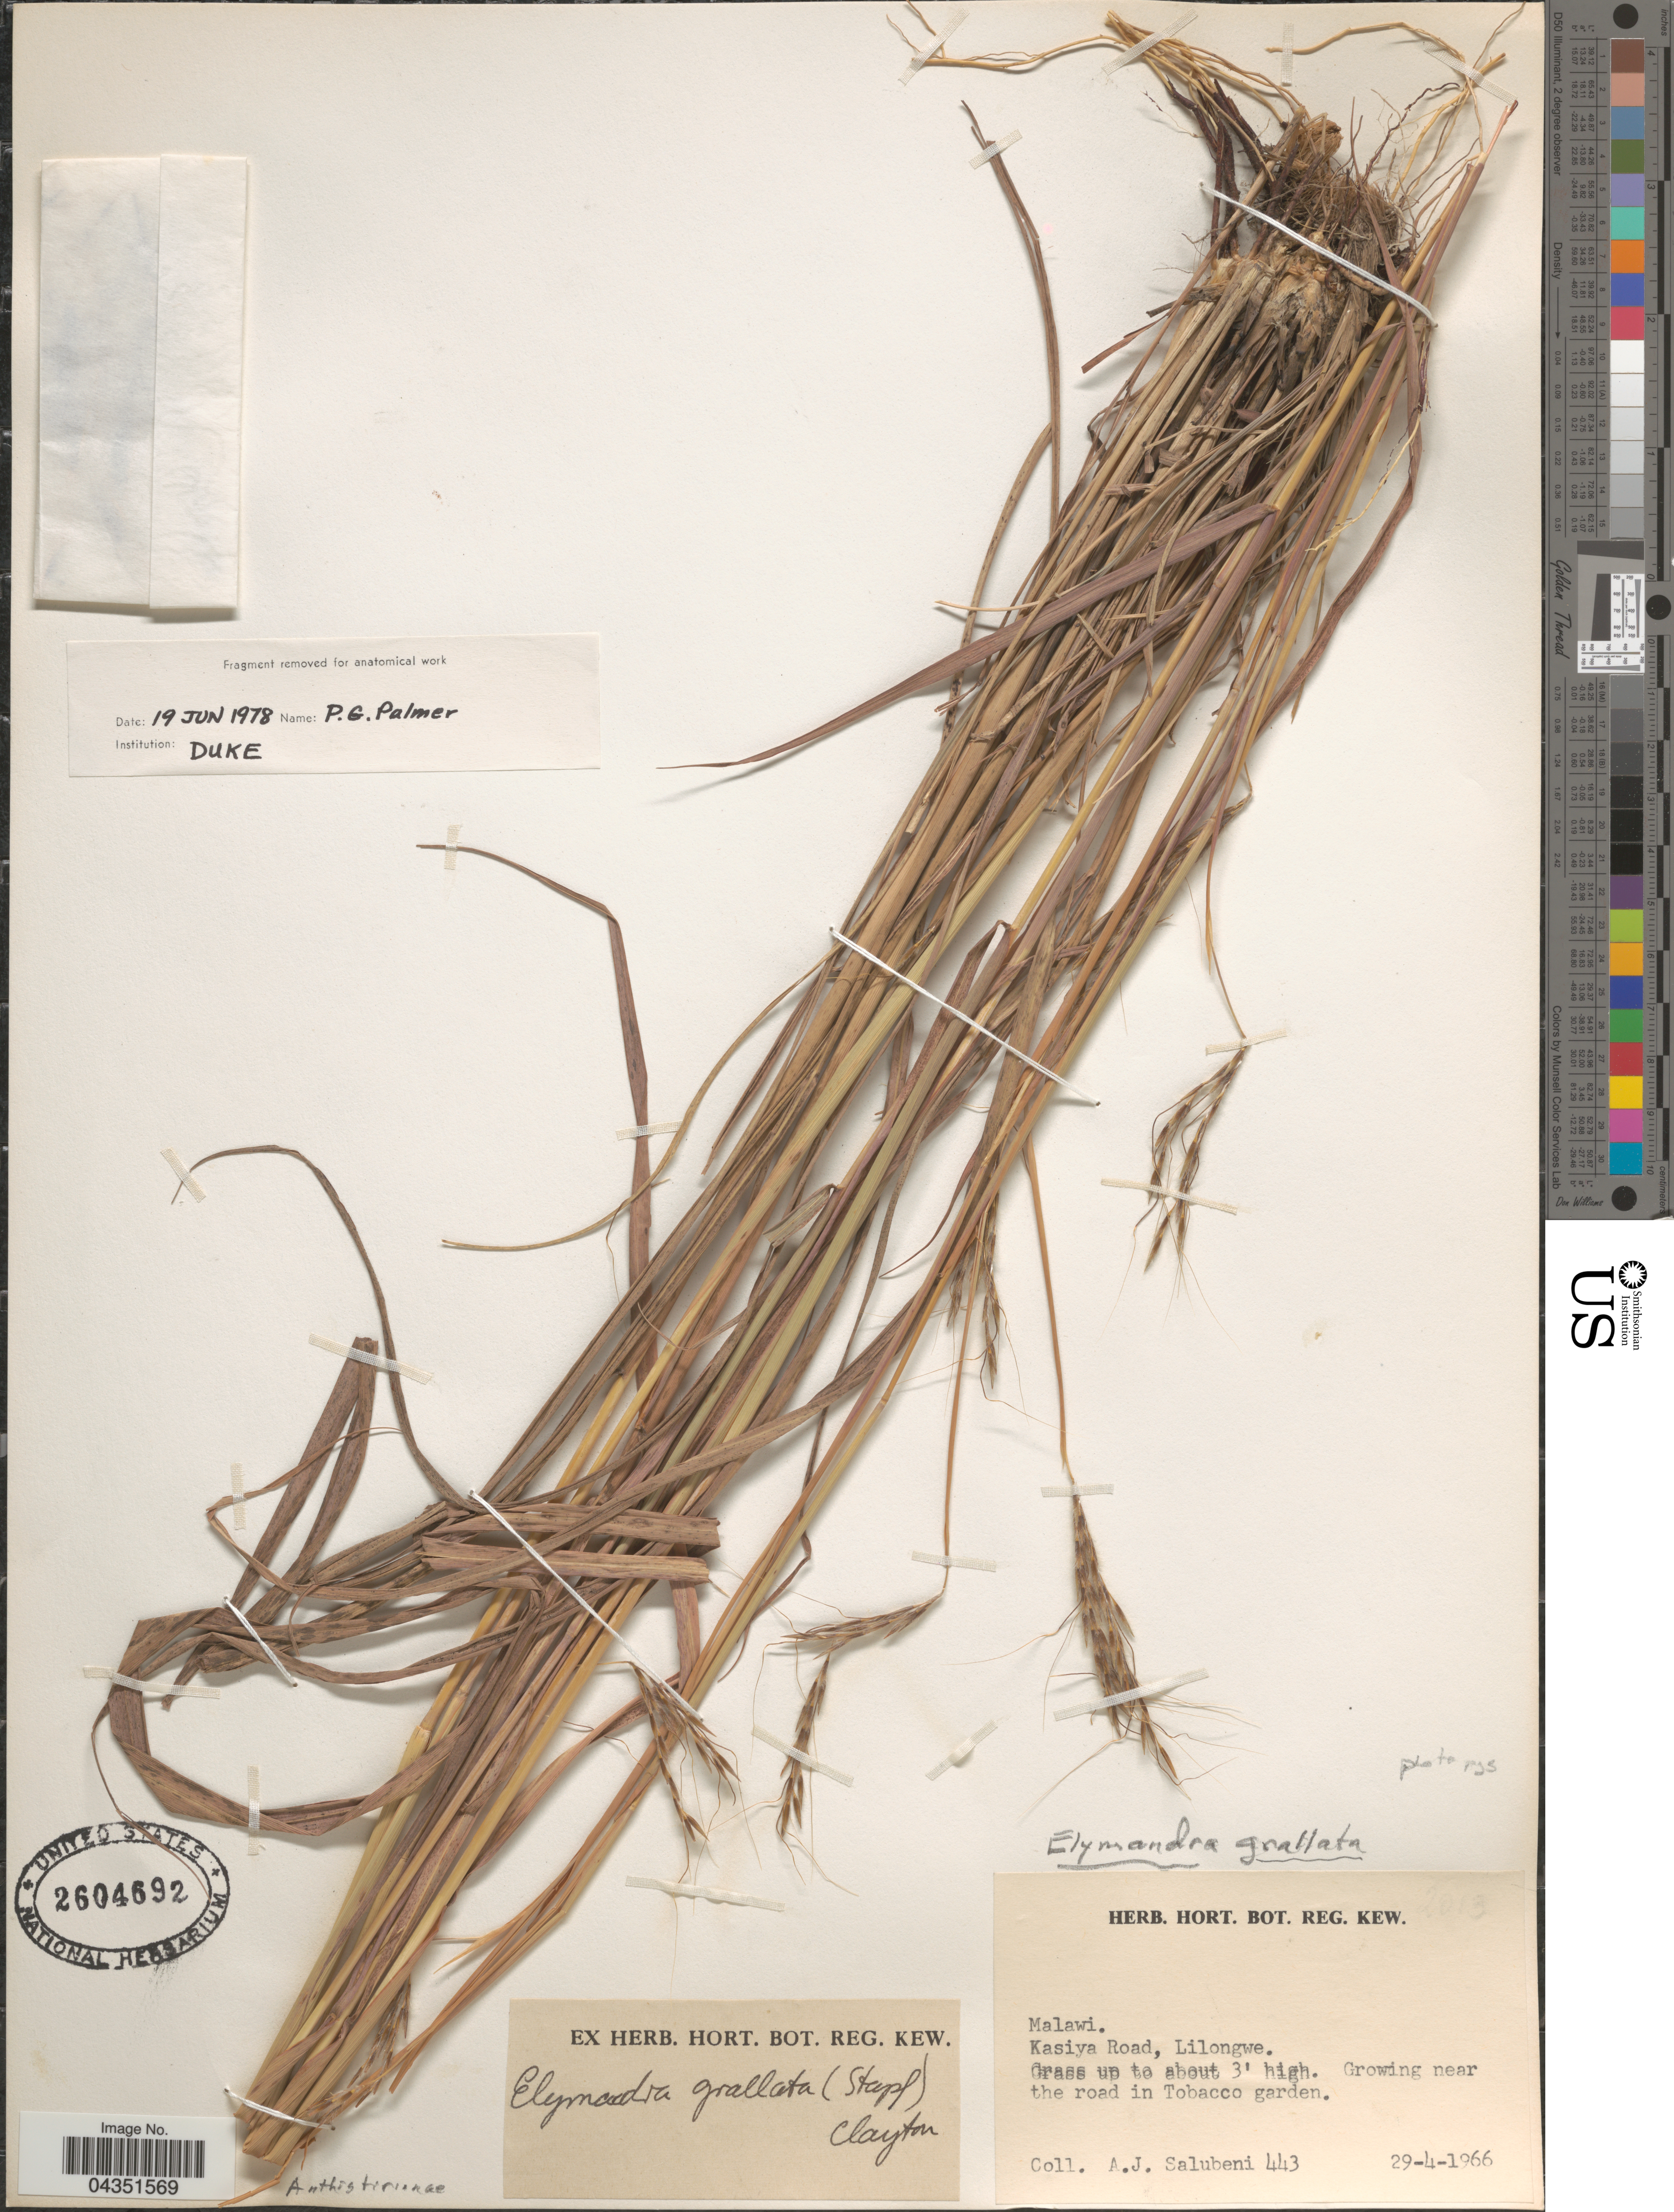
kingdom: Plantae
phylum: Tracheophyta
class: Liliopsida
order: Poales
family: Poaceae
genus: Elymandra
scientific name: Elymandra grallata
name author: (Stapf) Clayton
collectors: A. J. Salubeni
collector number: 443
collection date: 1966-04-29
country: Malawi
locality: Kasiya Road, Lilongwe. Growing near the road in Tobacco garden.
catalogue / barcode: US 2604692